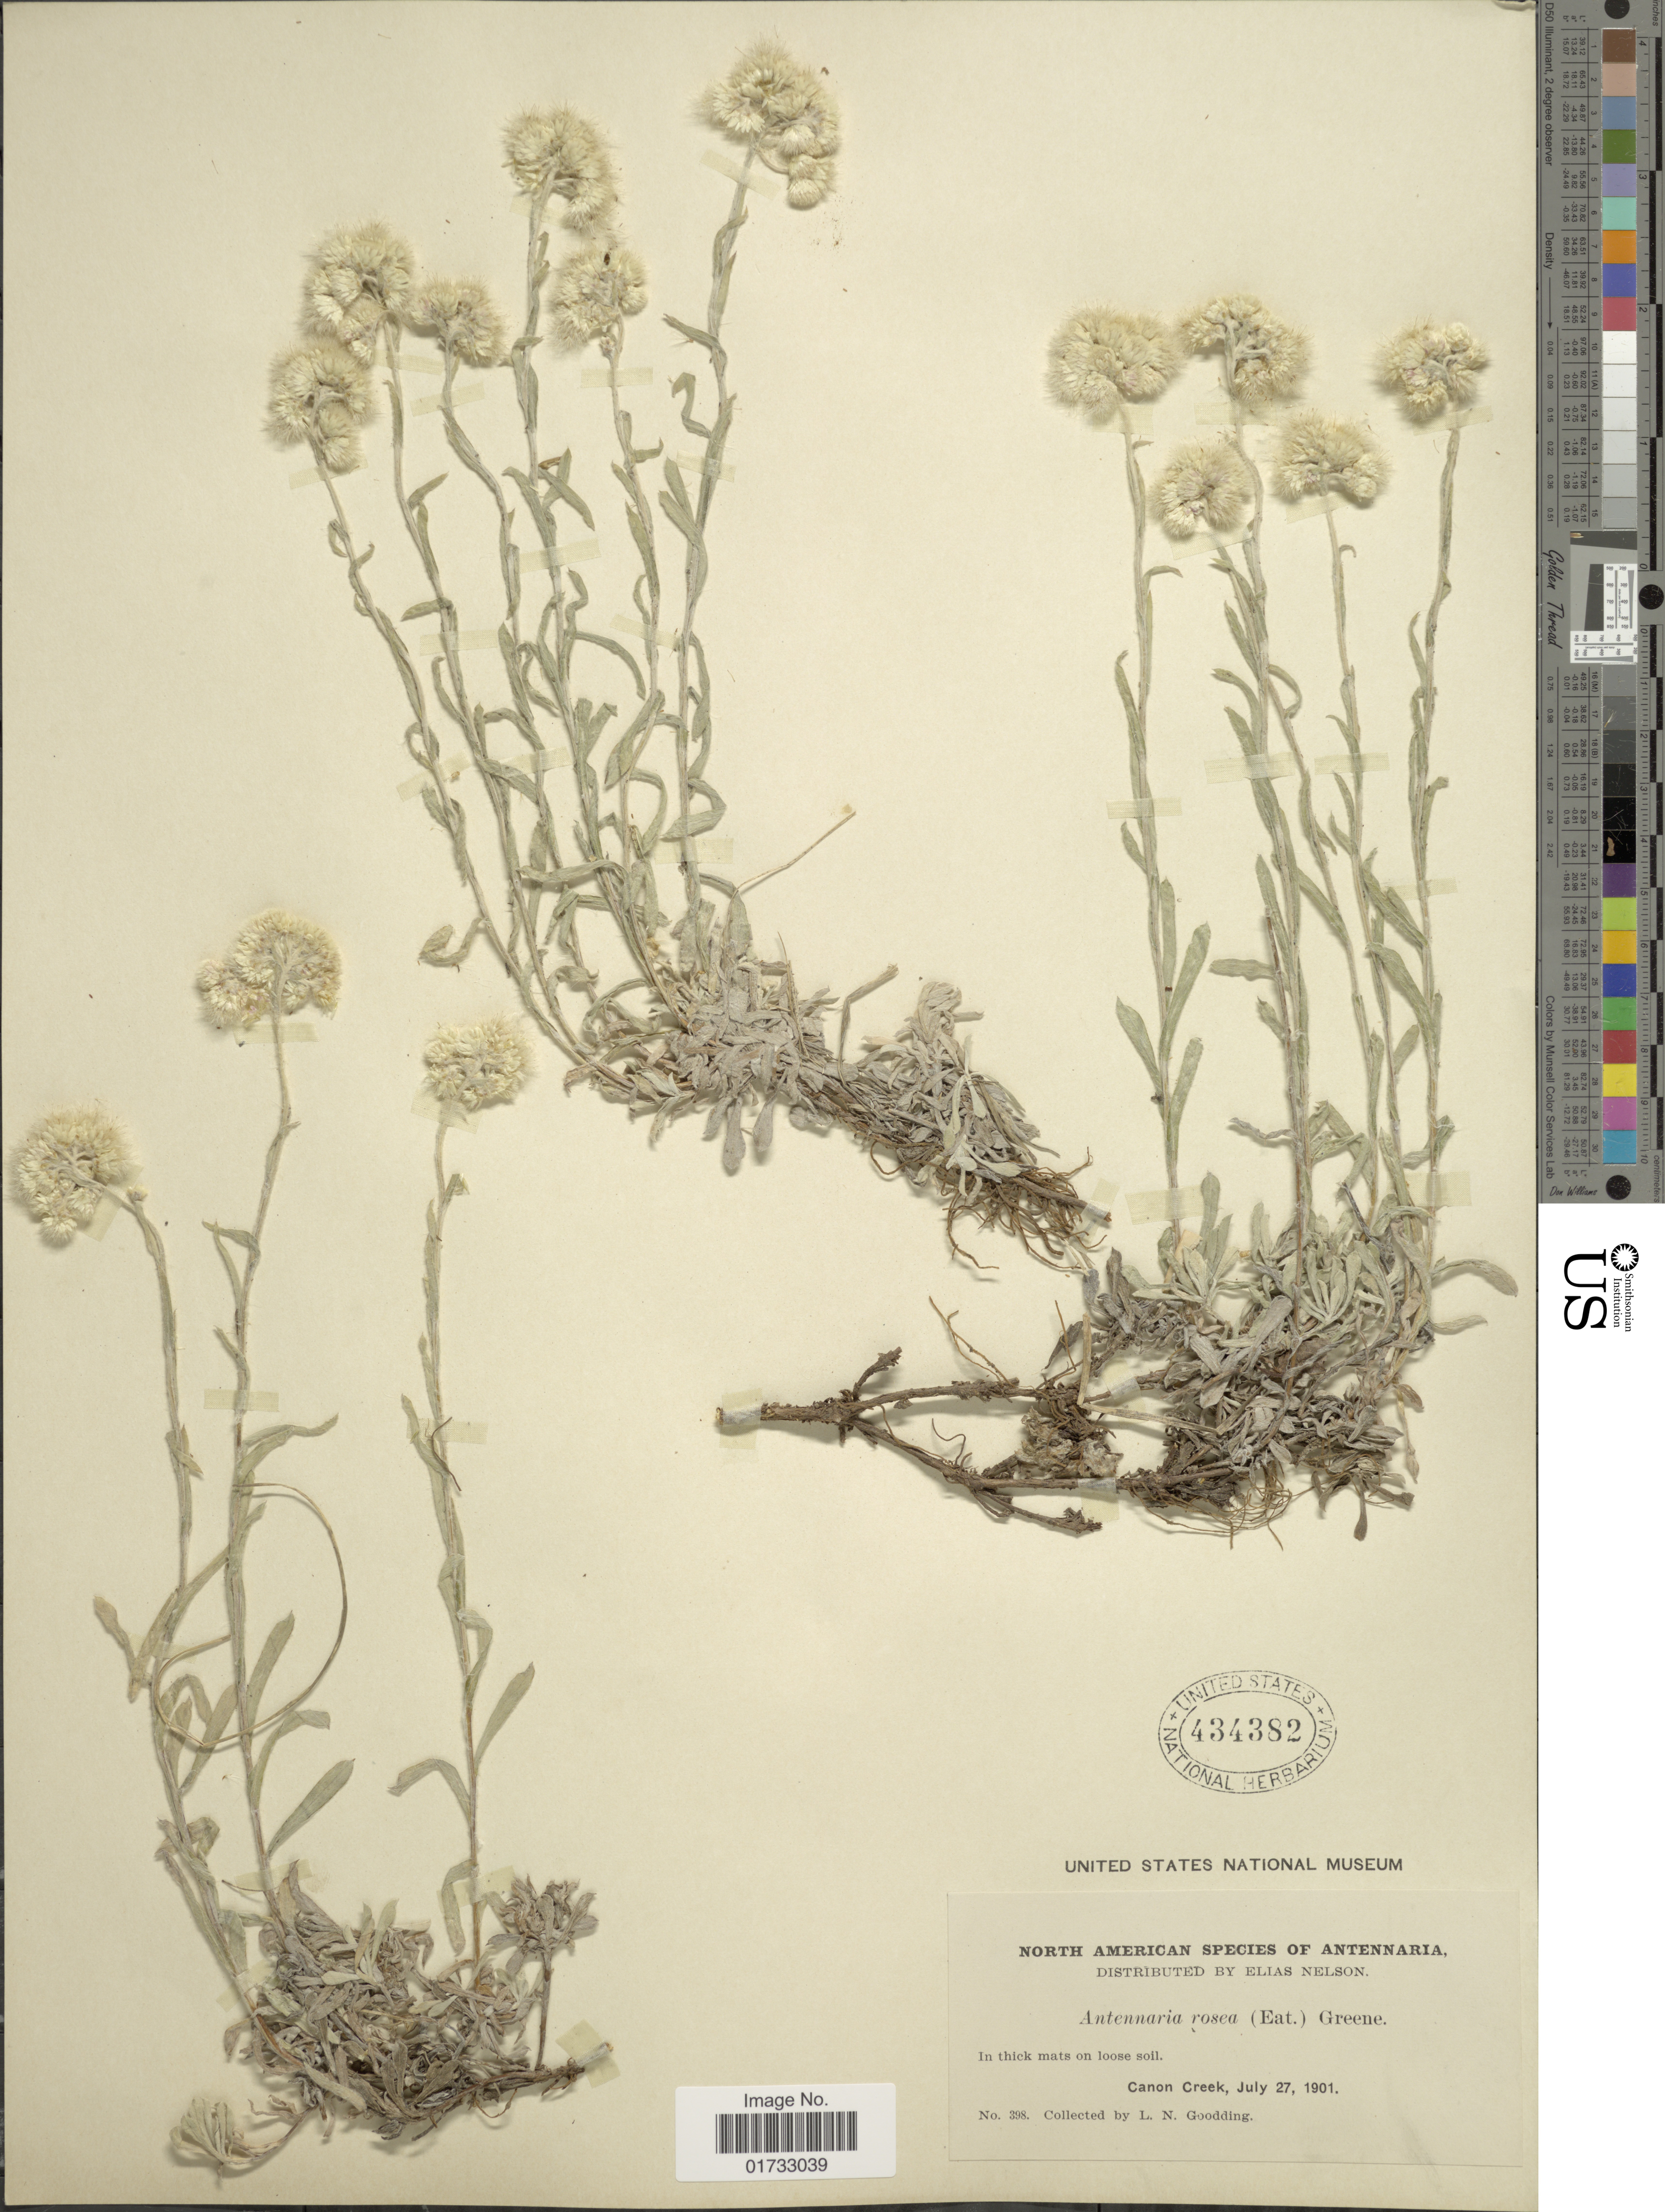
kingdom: Plantae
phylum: Tracheophyta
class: Magnoliopsida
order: Asterales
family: Asteraceae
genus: Antennaria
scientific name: Antennaria rosea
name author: Greene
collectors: L. N. Goodding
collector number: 398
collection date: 1901-07-27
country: United States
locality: North American Species of Antennaria, in thick mats on loose soil, Canon Creek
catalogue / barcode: US 434382